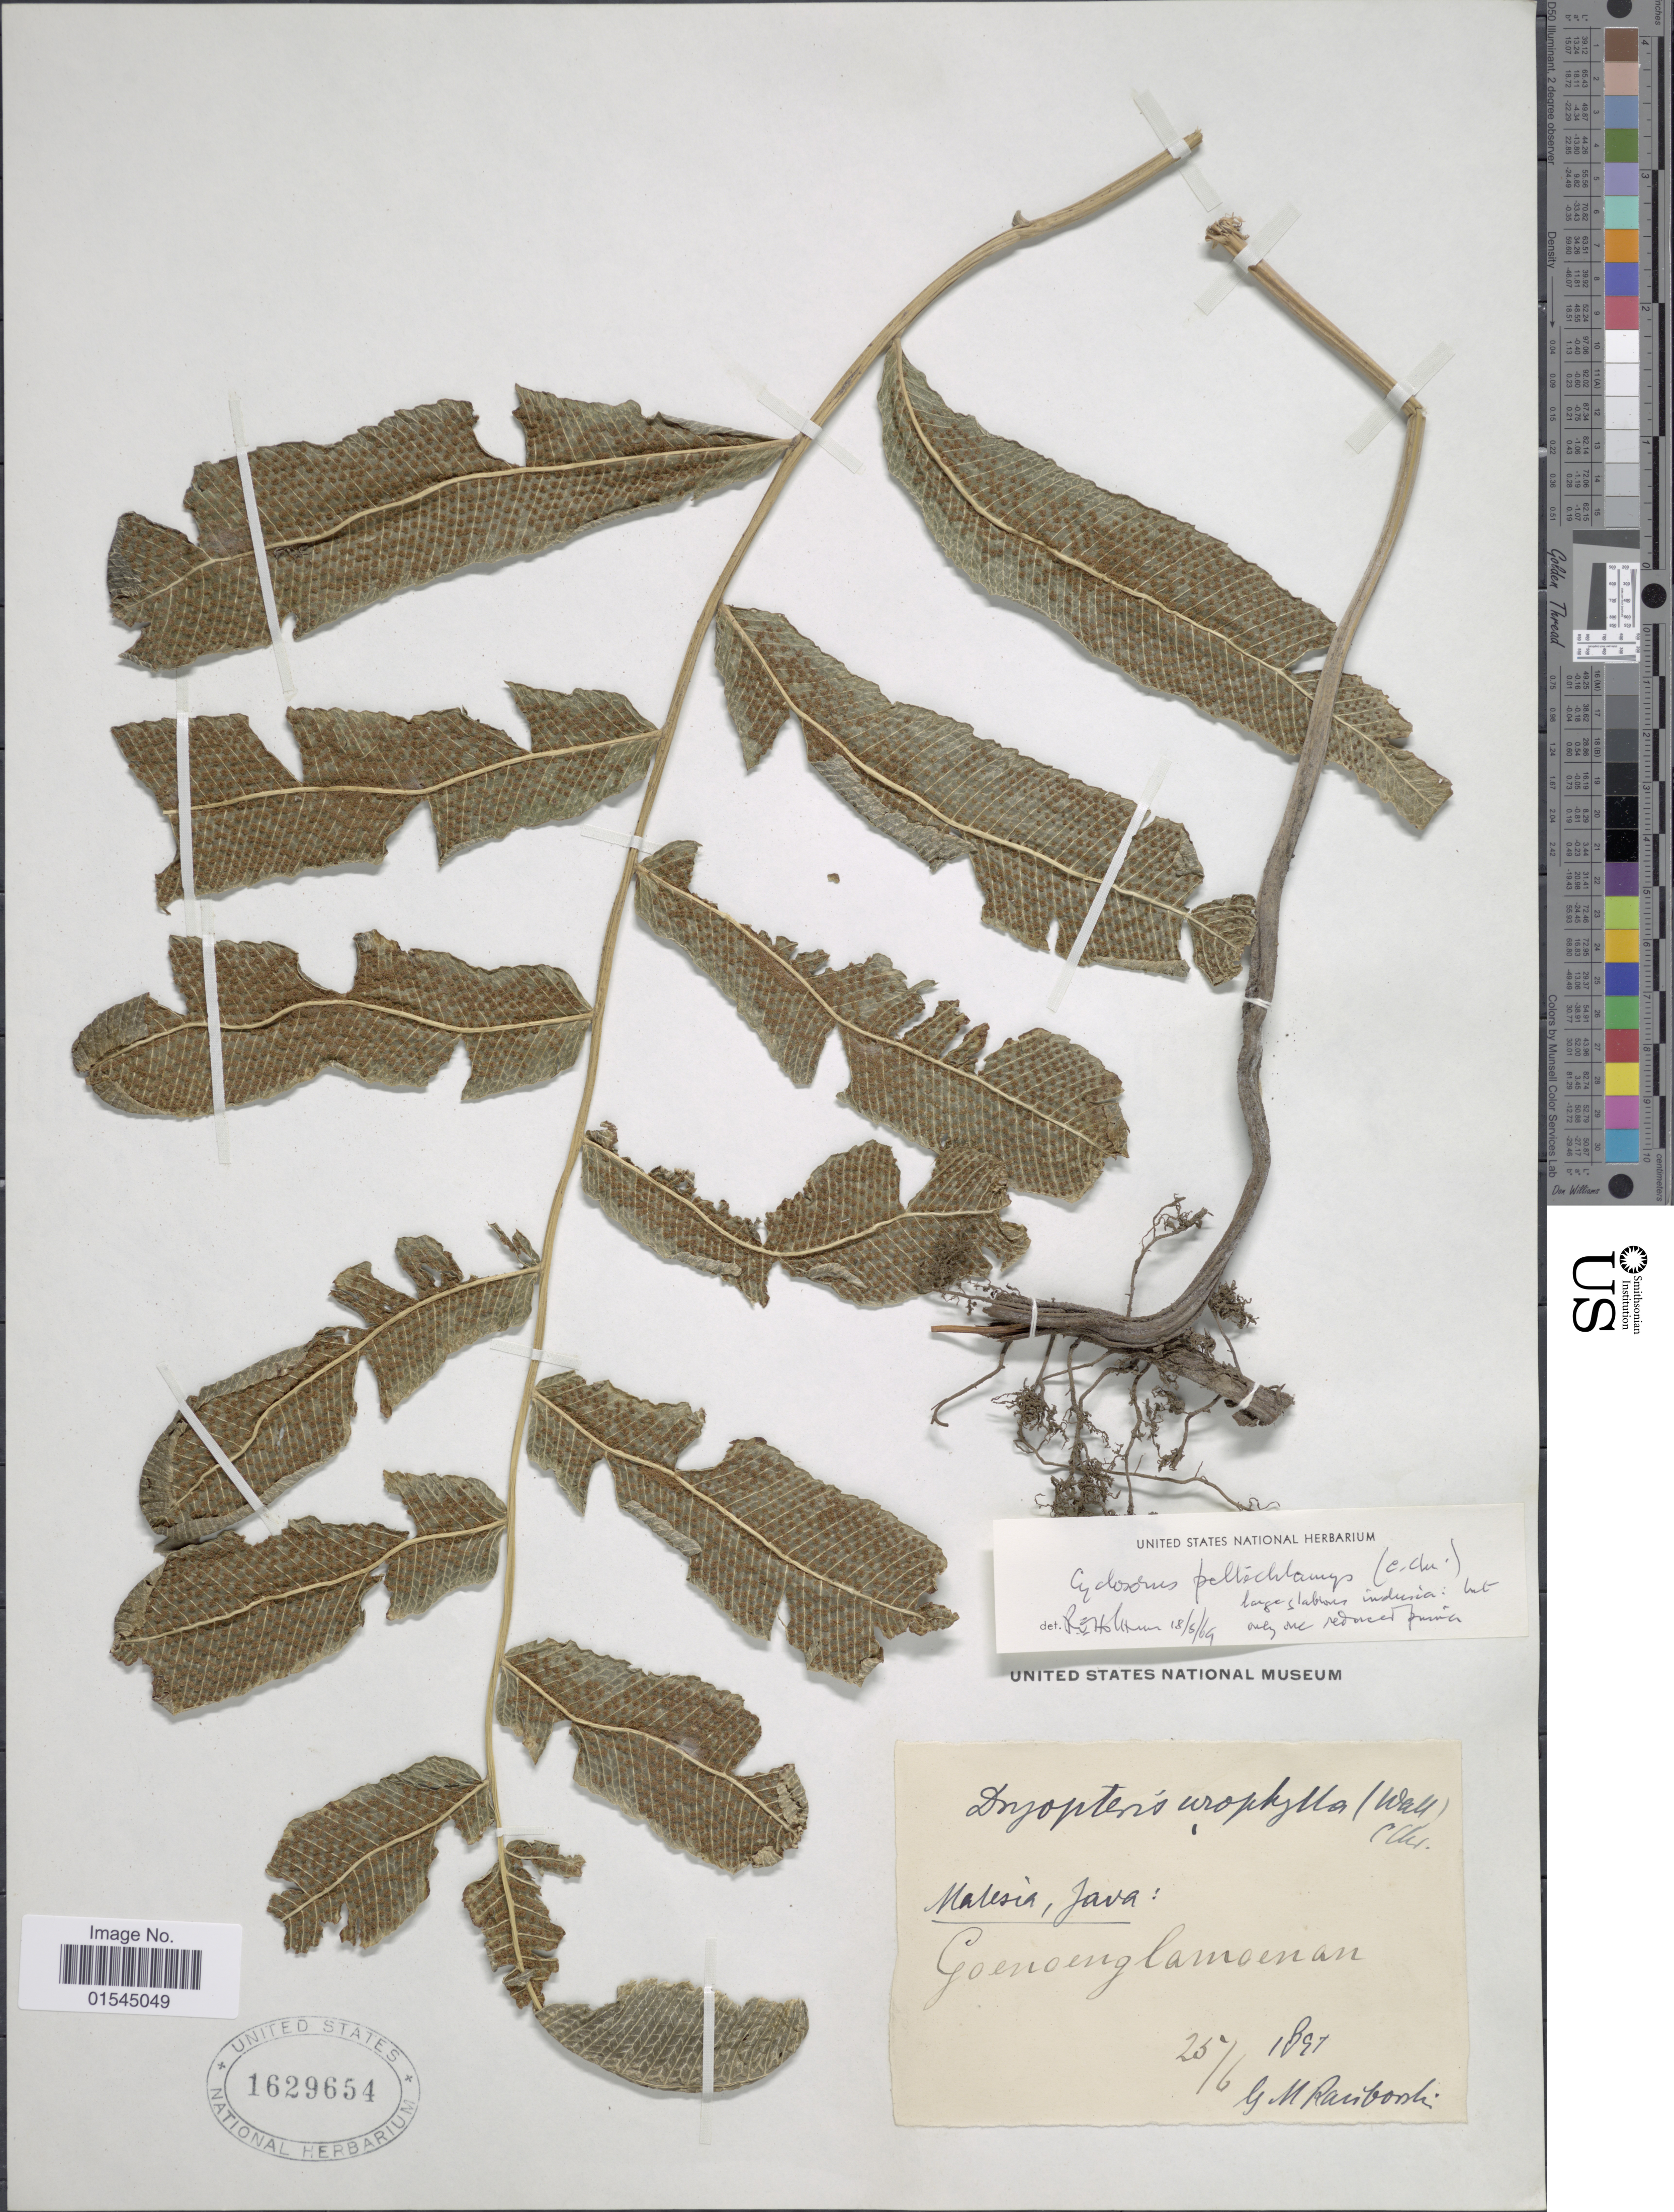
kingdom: Plantae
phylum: Tracheophyta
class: Polypodiopsida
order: Polypodiales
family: Thelypteridaceae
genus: Sphaerostephanos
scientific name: Sphaerostephanos peltochlamys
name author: (C. Chr.) Holttum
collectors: G. Ranboski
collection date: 1897-06-25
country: Indonesia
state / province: Java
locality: Malesia, Java. Goenoenglamoenan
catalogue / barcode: US 1629654